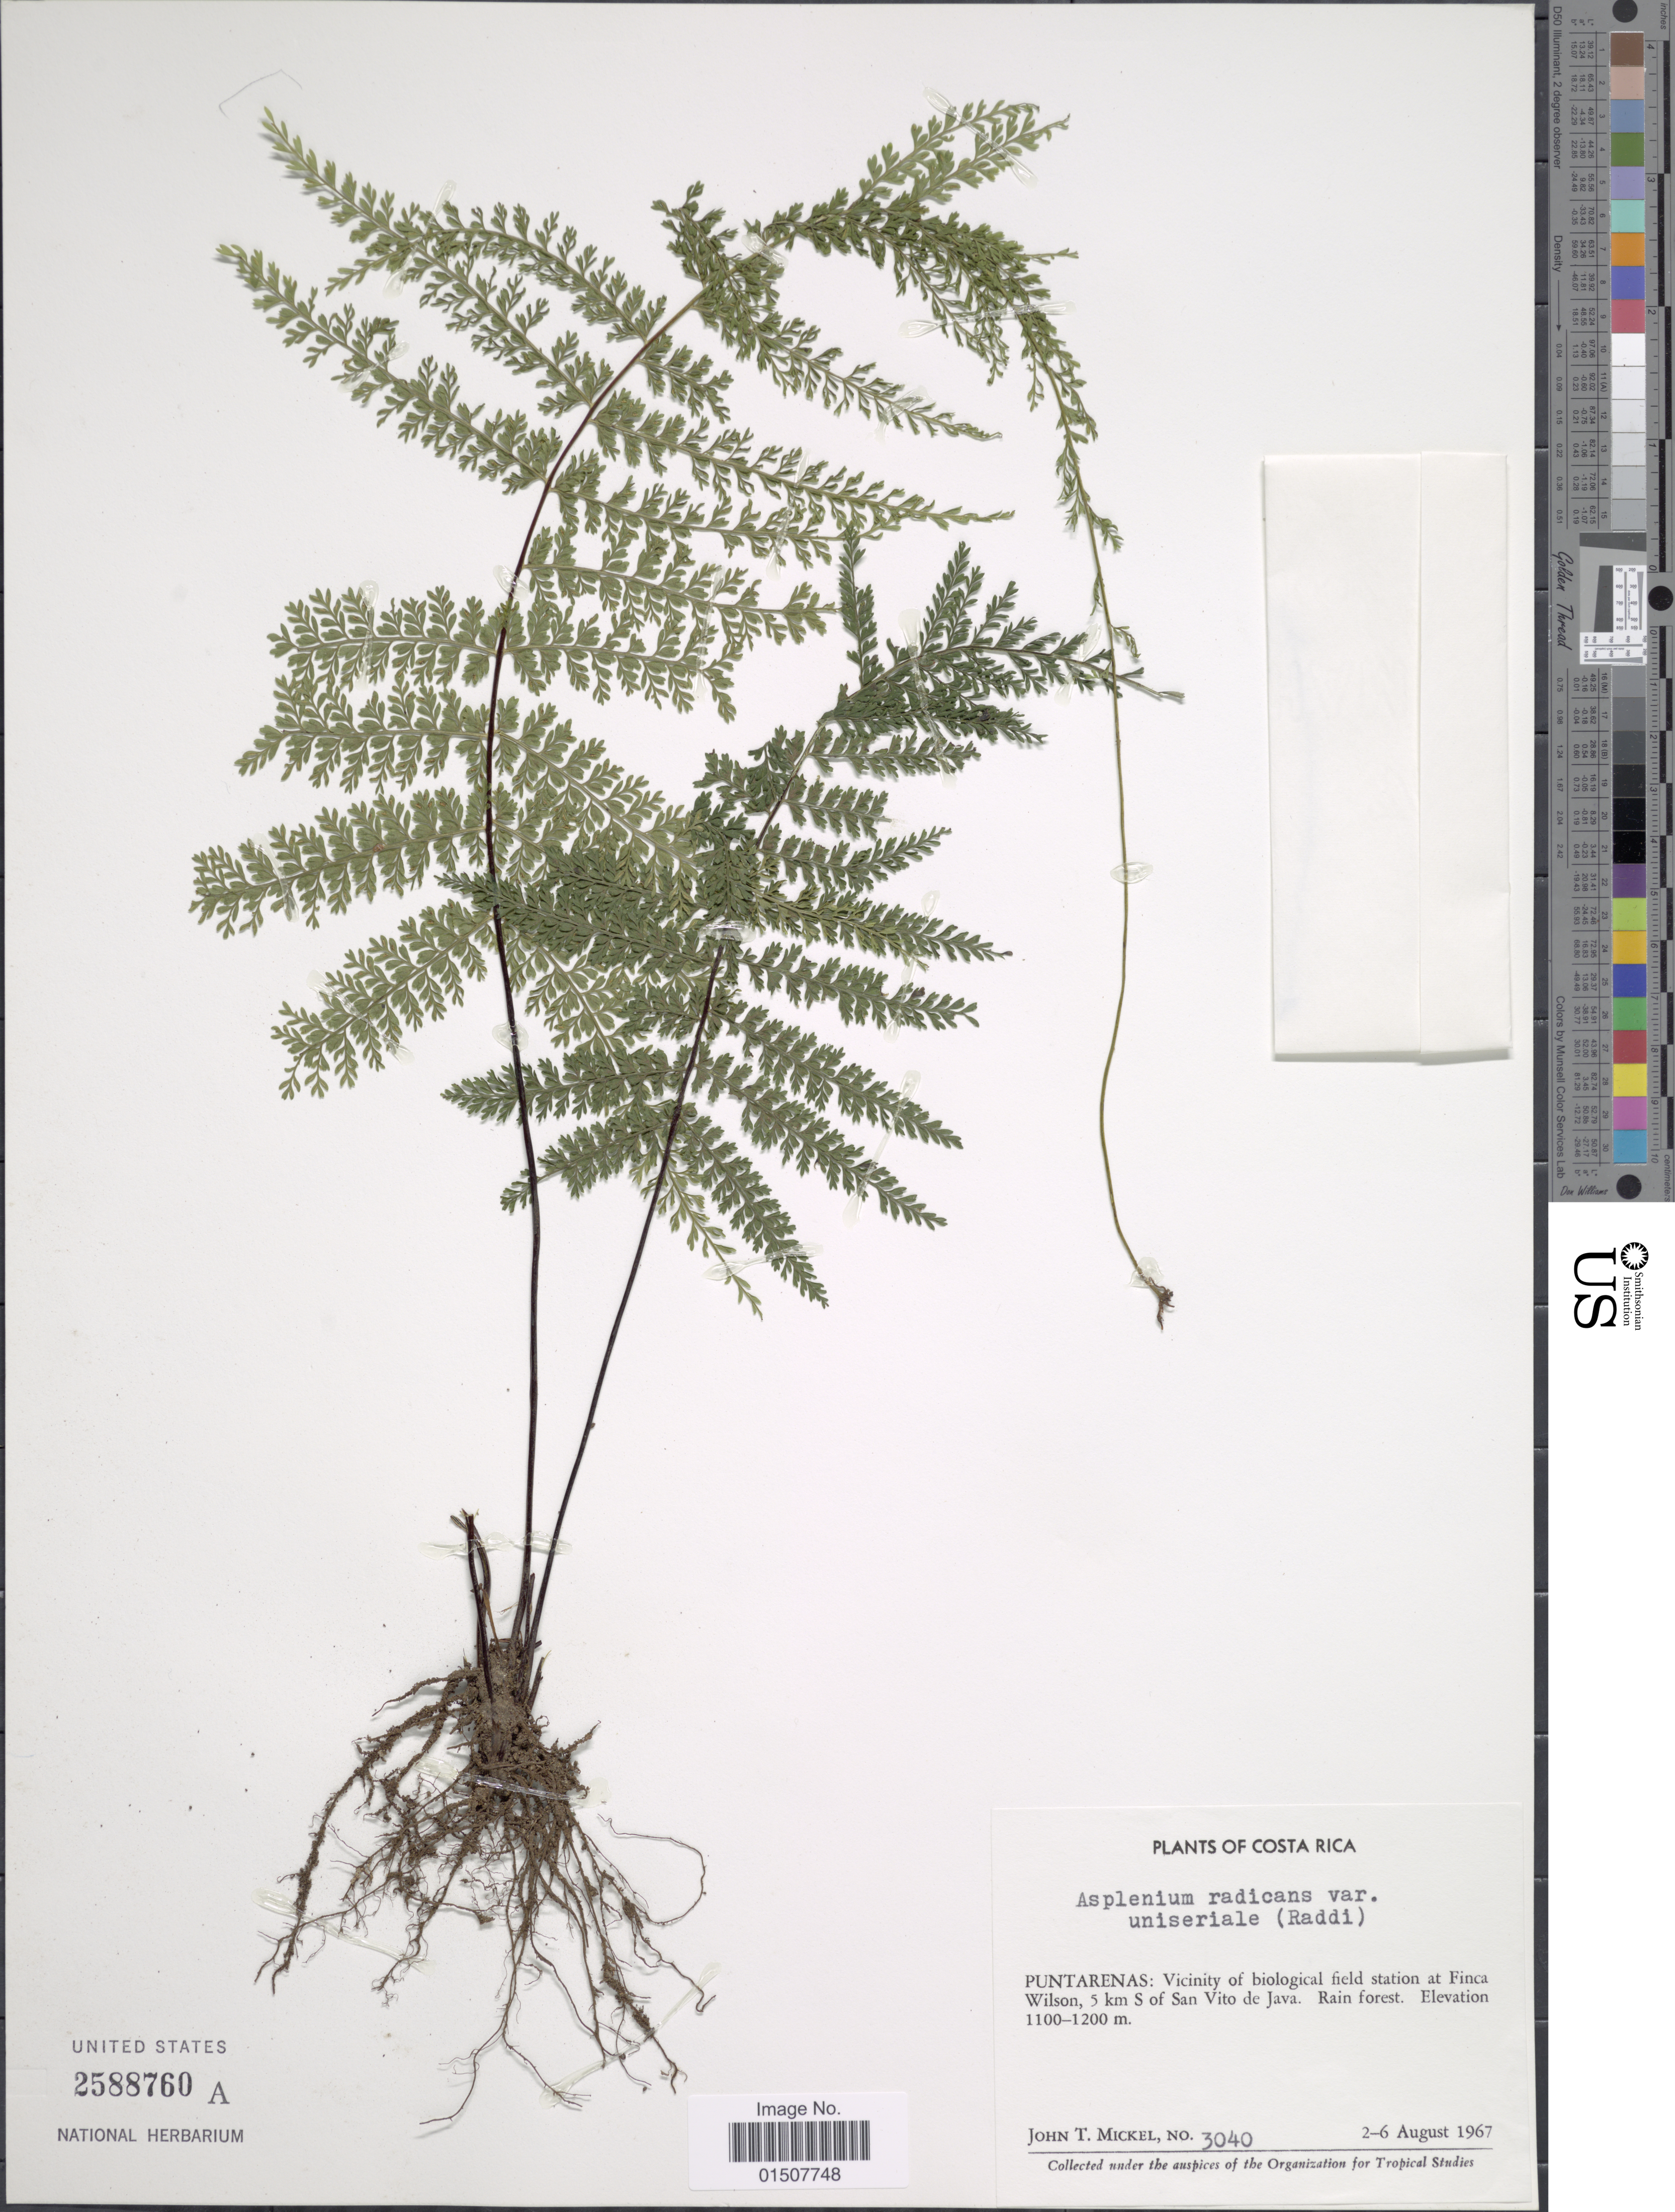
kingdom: Plantae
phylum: Tracheophyta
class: Polypodiopsida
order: Polypodiales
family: Aspleniaceae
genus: Asplenium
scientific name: Asplenium radicans var. uniserale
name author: (Raddi) L.D. Gómez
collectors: J. T. Mickel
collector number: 3040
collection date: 1967-08-02/1967-08-06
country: Costa Rica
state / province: Puntarenas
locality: Puntarenas; Vicinity of biological field station at Finca Wilson, 5 km S of San Vito de Java.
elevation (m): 1100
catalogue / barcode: US 2588760A